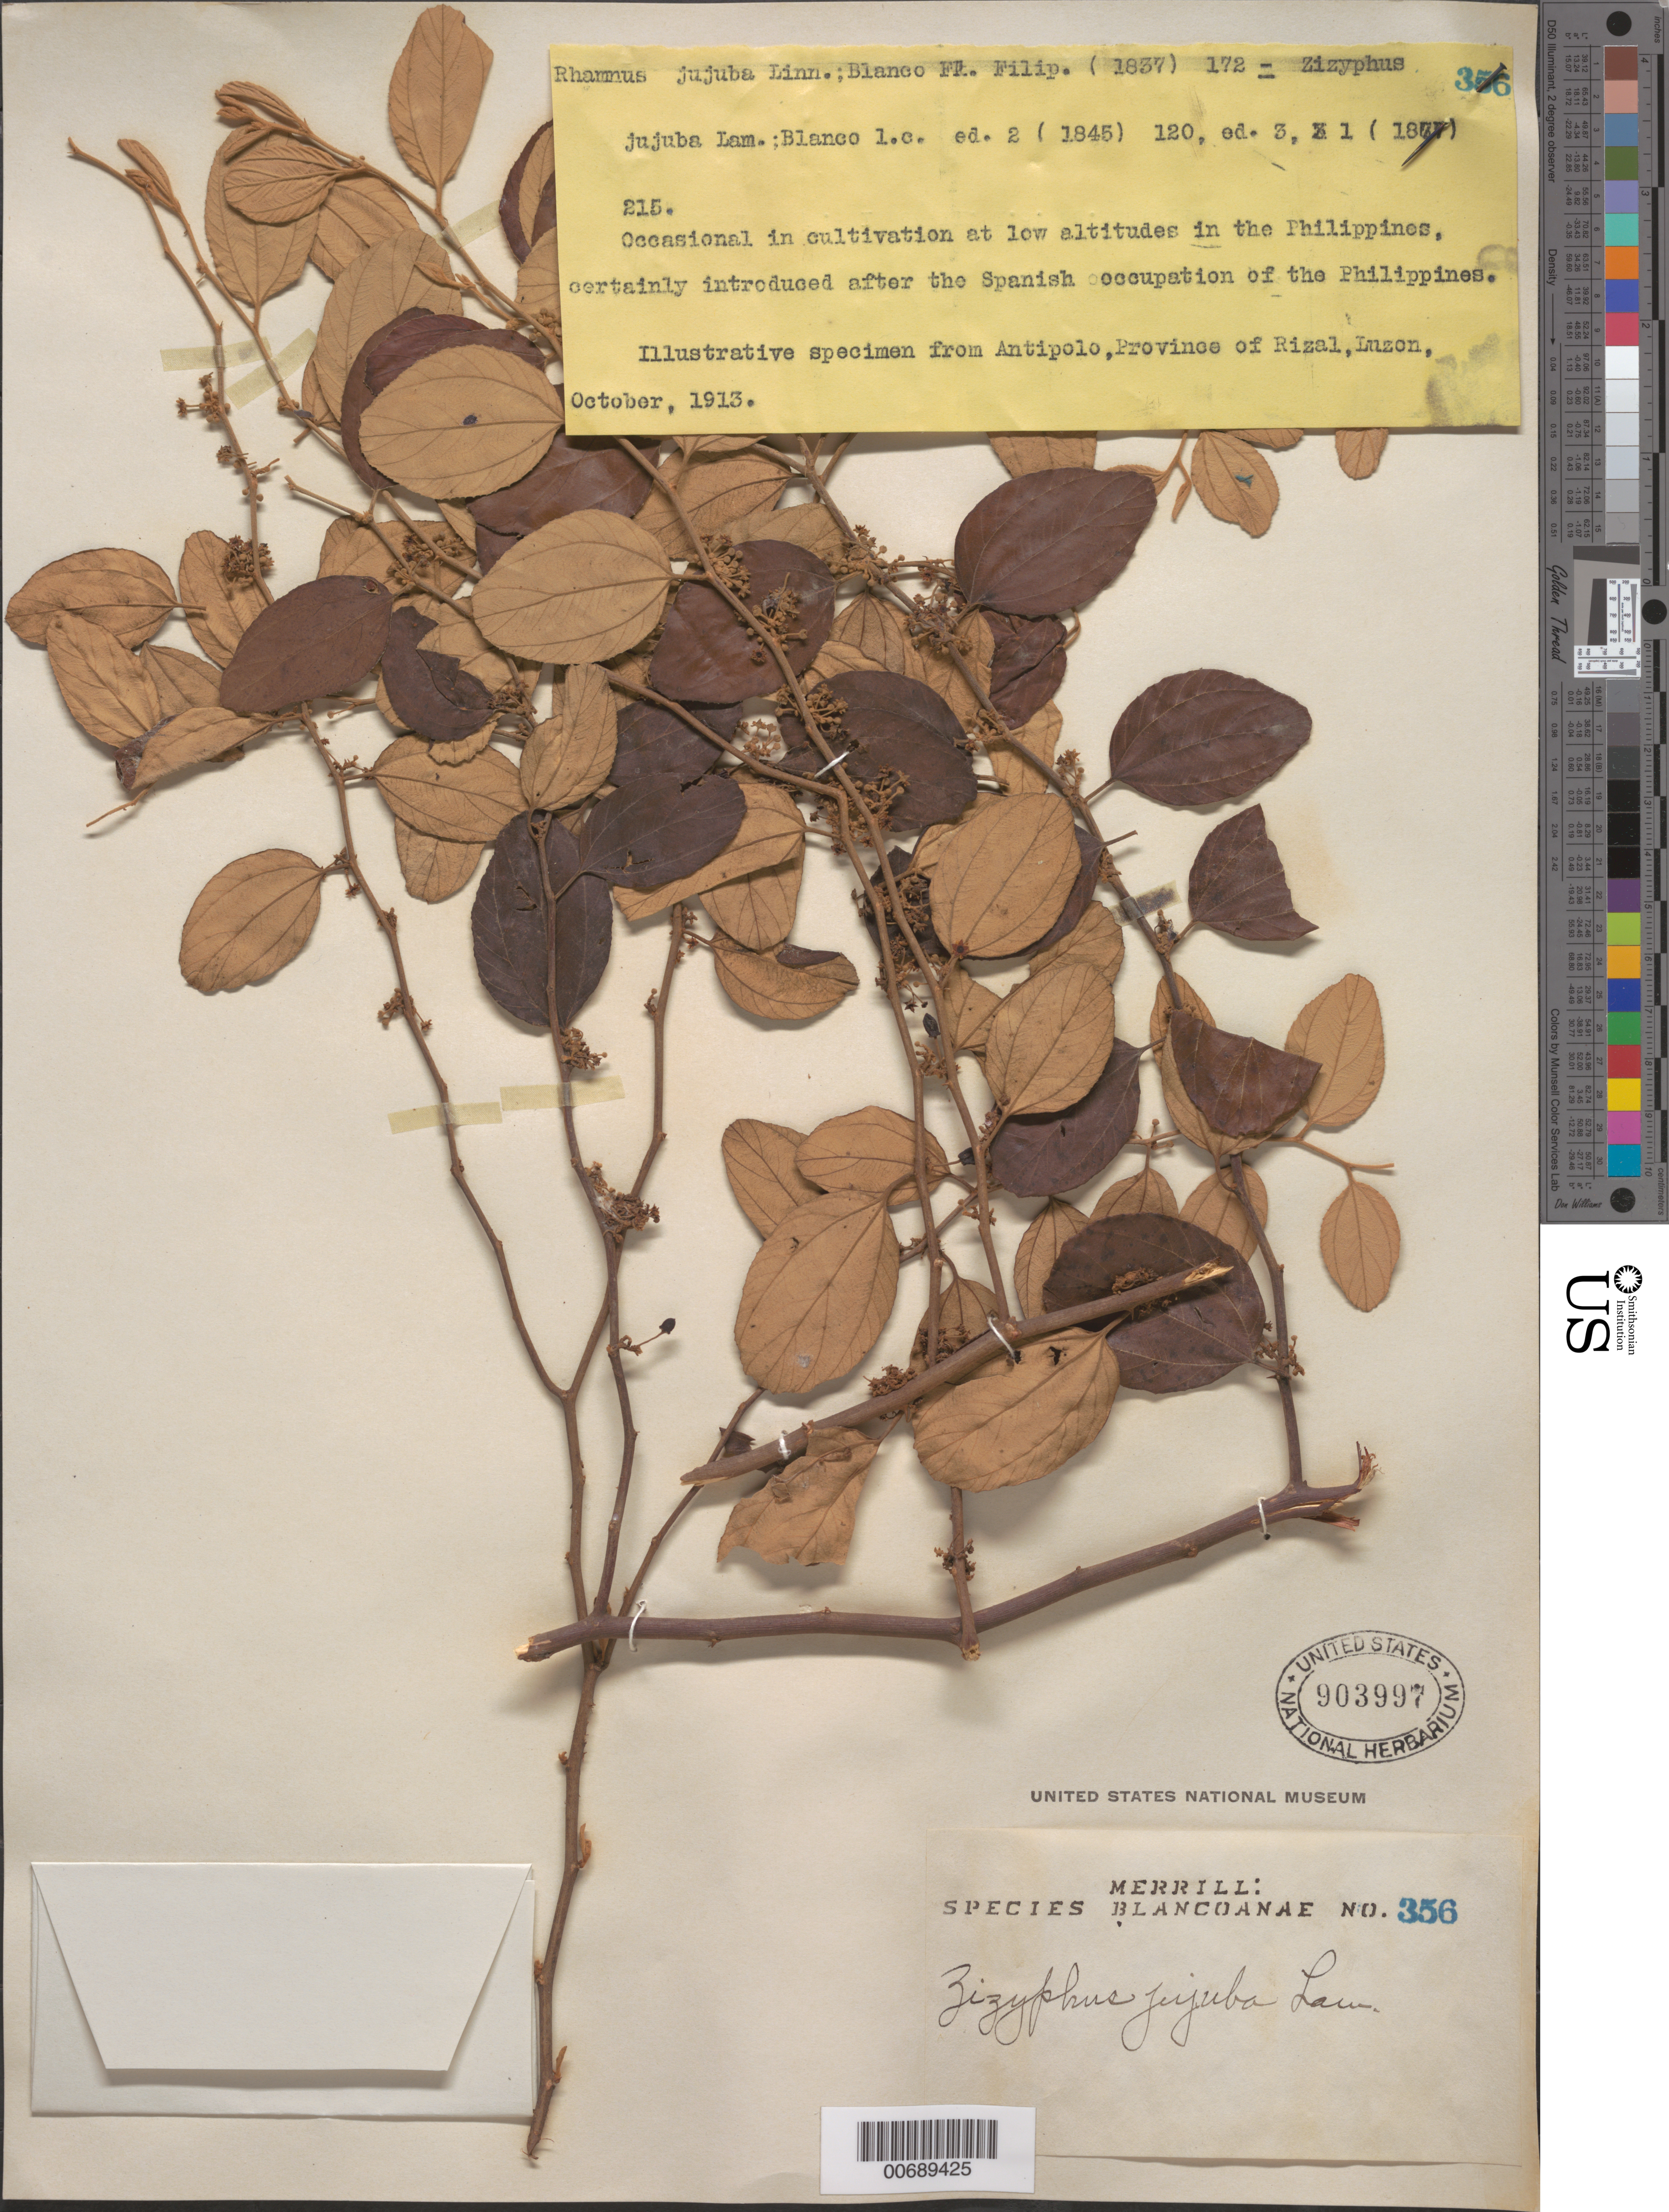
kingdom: Plantae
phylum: Tracheophyta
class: Magnoliopsida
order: Rosales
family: Rhamnaceae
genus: Ziziphus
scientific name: Ziziphus jujuba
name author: Mill.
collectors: E. D. Merrill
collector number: Sp. Blancoan. 0356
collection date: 1913-10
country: Philippines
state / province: Calabarzon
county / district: Rizal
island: Luzon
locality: Antipolo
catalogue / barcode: US 903997